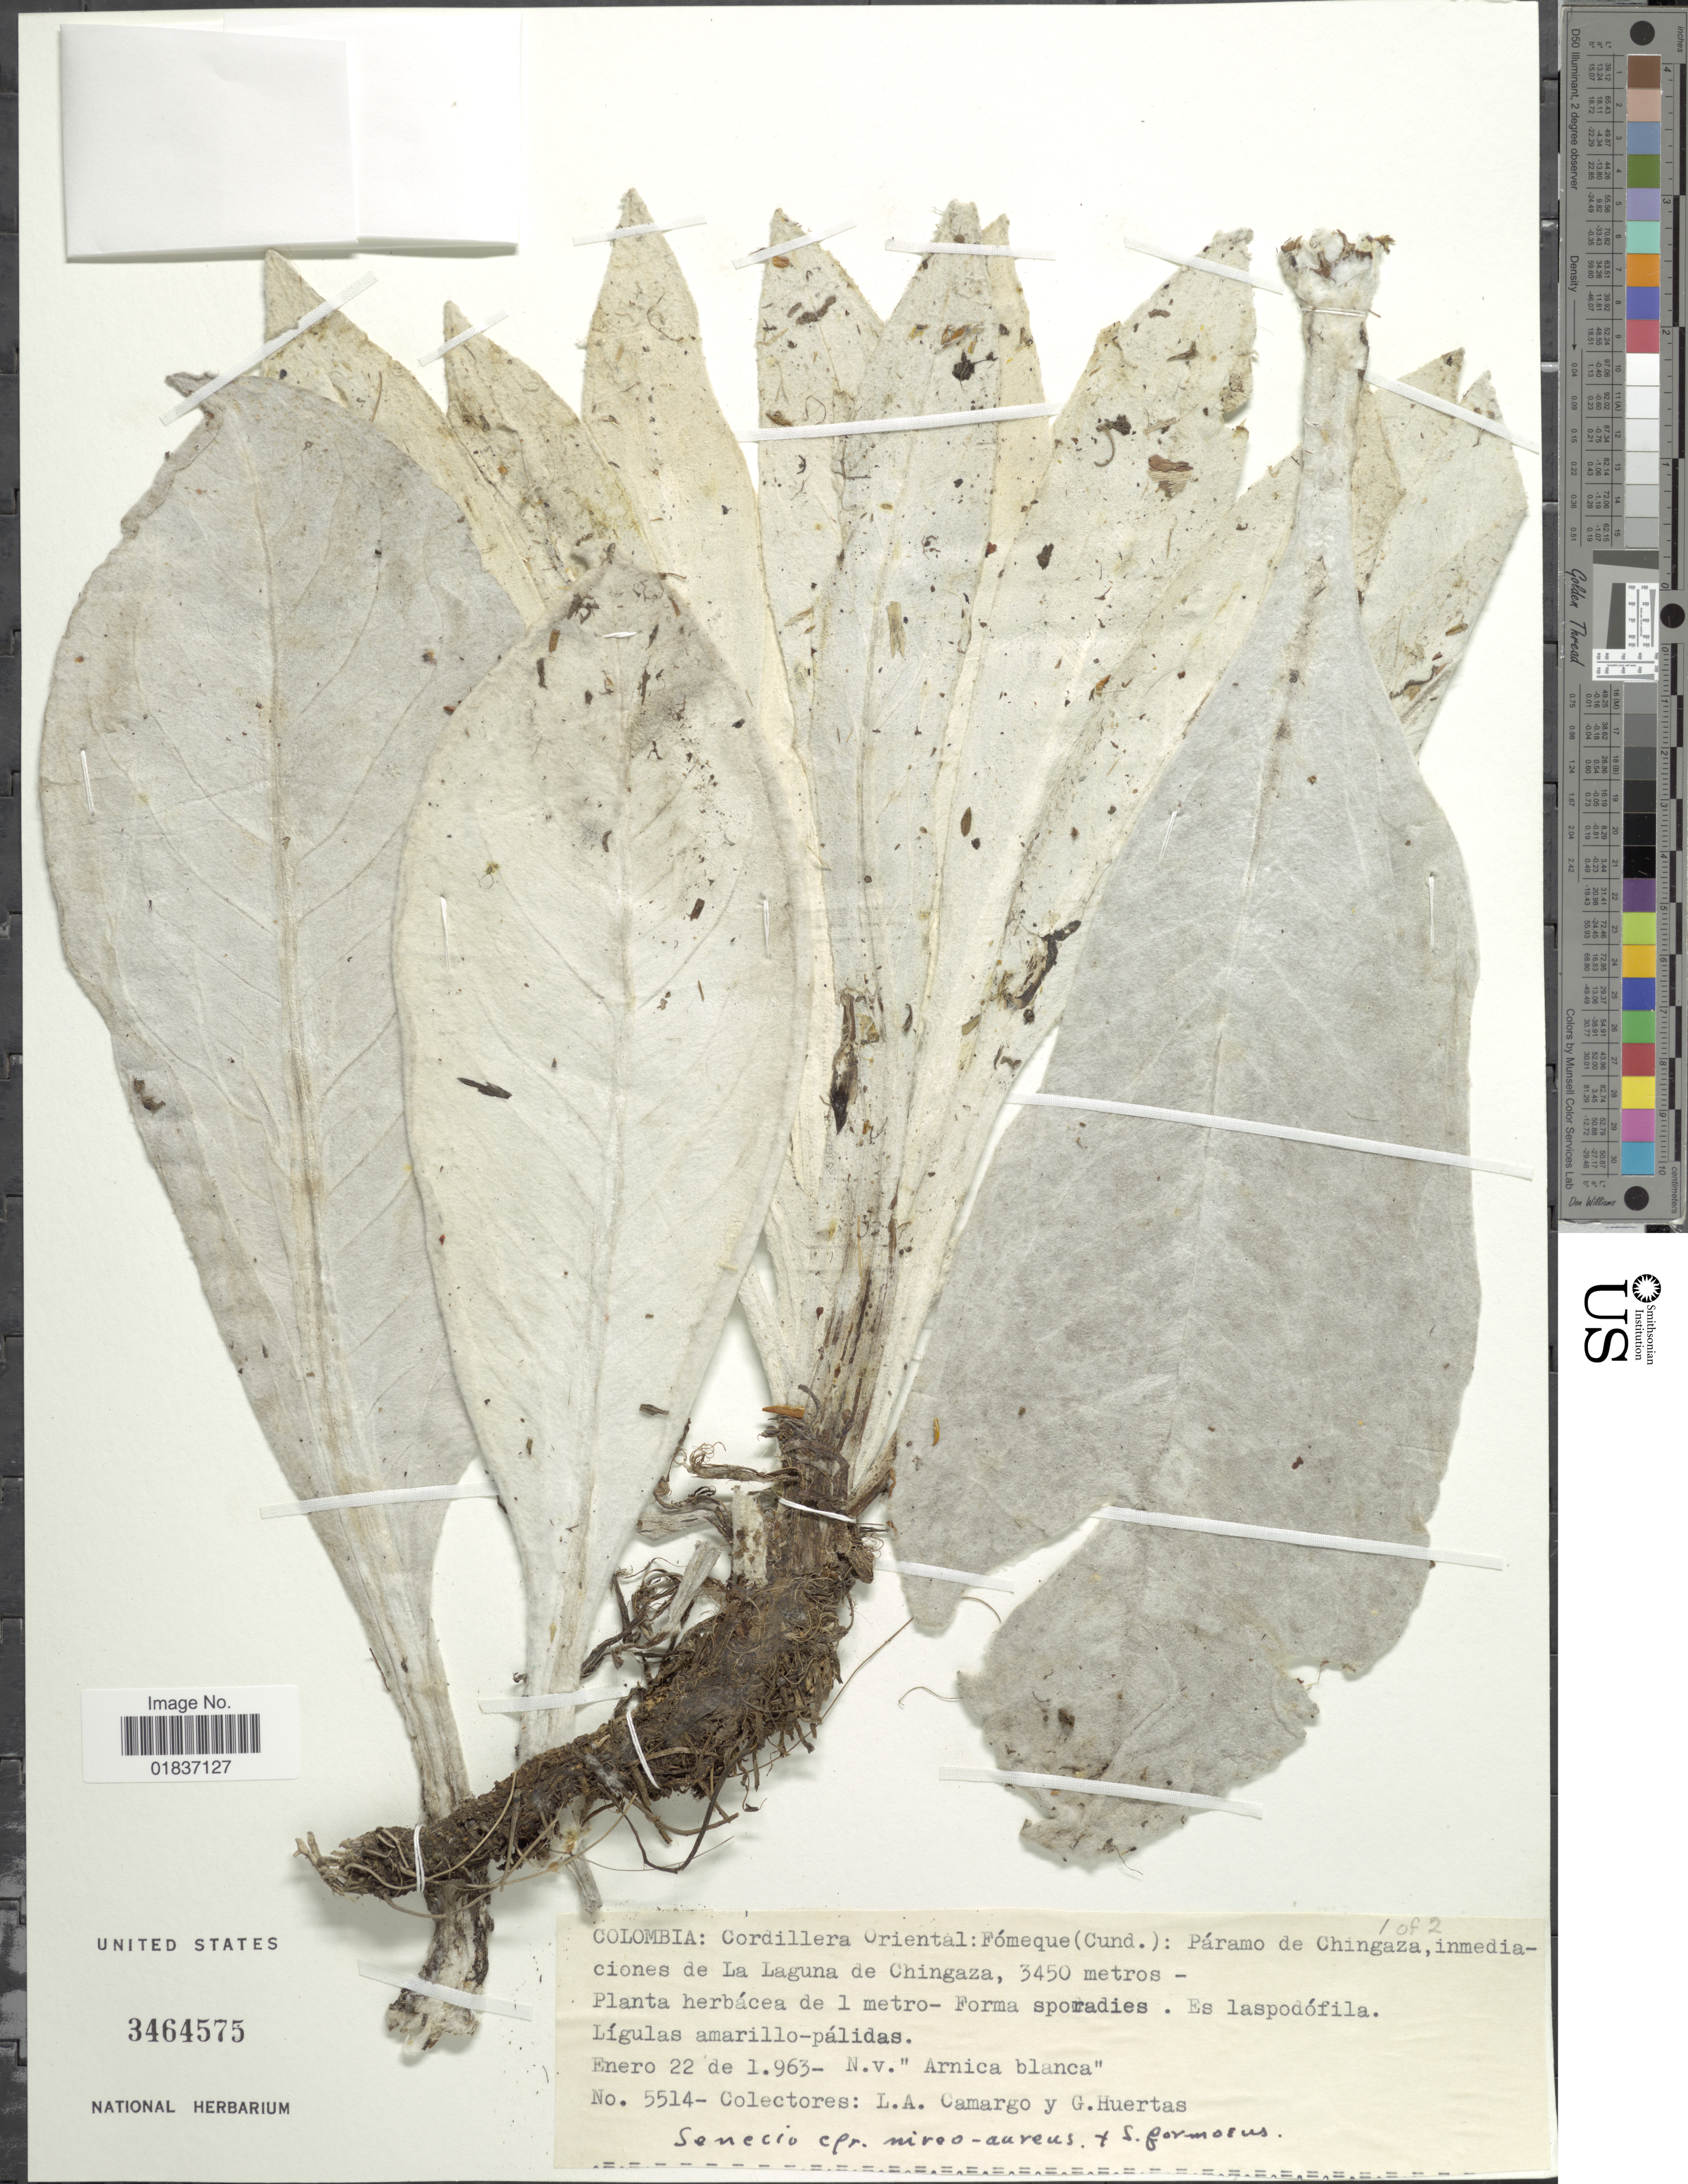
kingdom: Plantae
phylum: Tracheophyta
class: Magnoliopsida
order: Asterales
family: Asteraceae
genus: Senecio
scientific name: Senecio niveo-aureus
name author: Cuatrec.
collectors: L. A. Camargo & G. Huertas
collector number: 5514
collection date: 1963-01-22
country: Colombia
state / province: Cundinamarca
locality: Cordillera Oriental: Fomeque (Cund.): Paramo de Chingaza, inmediacones de La Laguna de Chingaza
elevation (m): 3450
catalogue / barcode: US 3464575